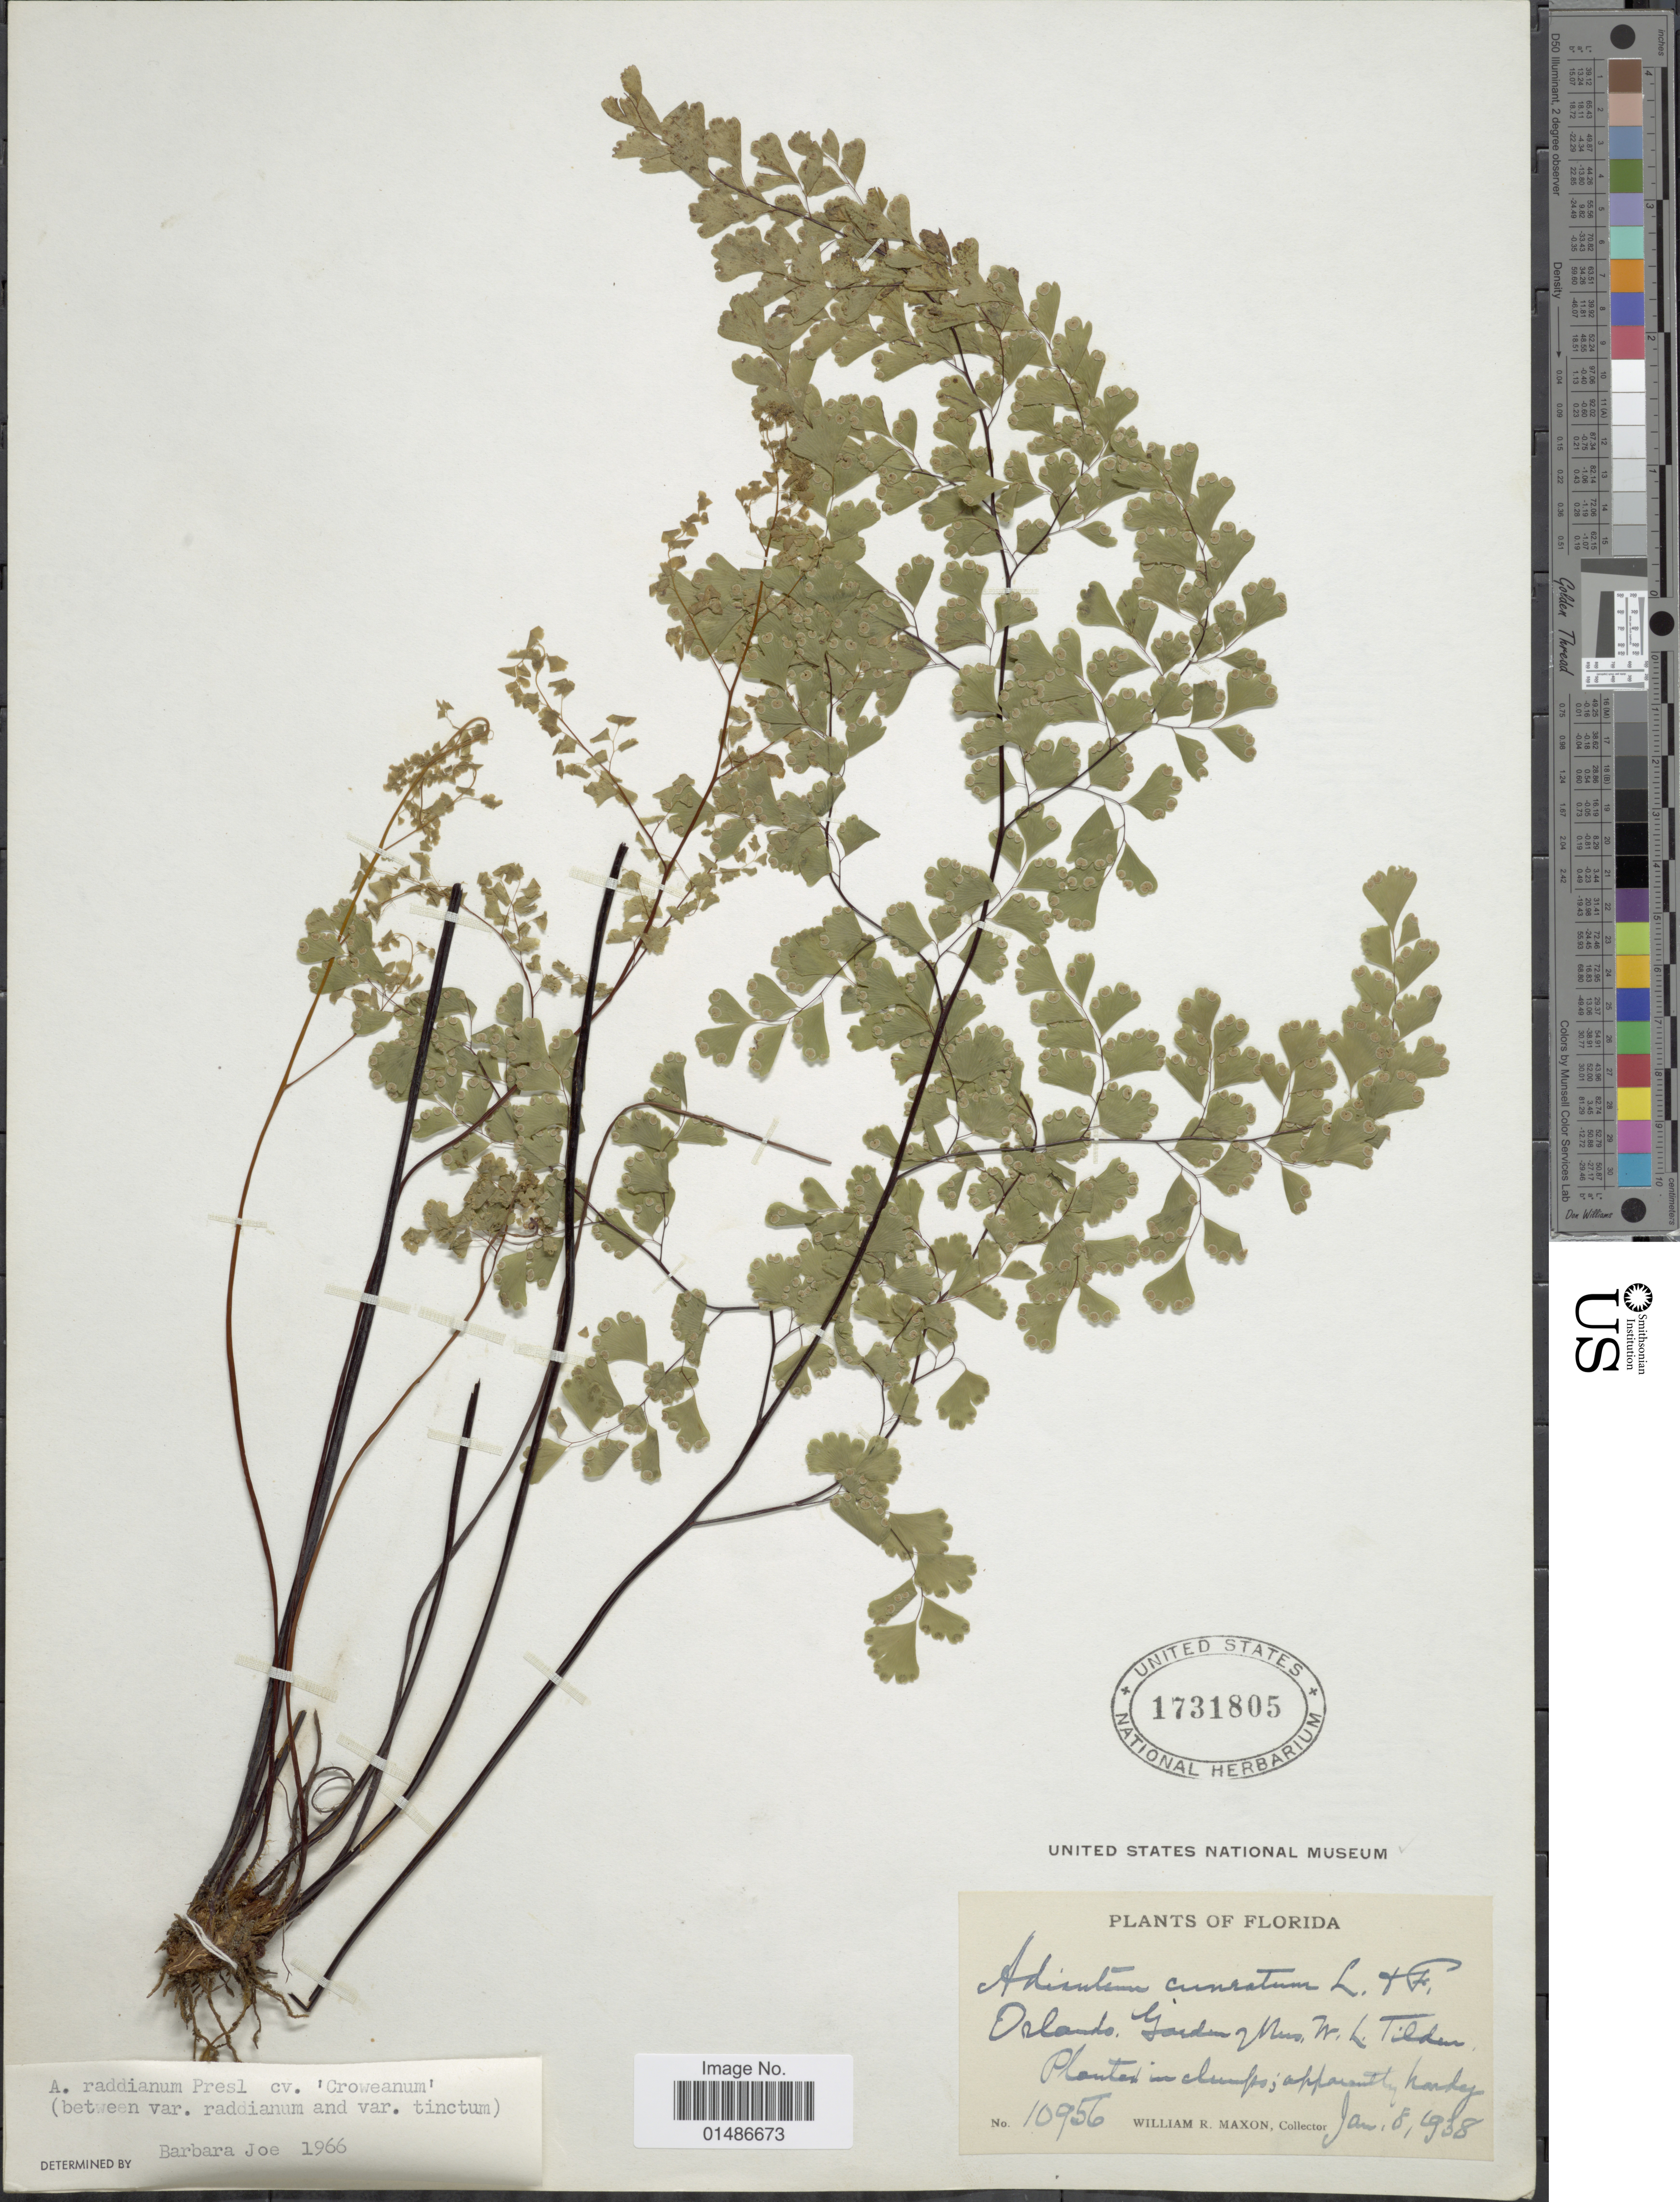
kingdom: Plantae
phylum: Tracheophyta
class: Polypodiopsida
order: Polypodiales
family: Pteridaceae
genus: Adiantum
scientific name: Adiantum raddianum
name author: C. Presl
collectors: W. R. Maxon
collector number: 10956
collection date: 1938-01-08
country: United States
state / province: Florida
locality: Orlando. Garden of Nus. W.L. Tilden.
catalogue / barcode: US 1731805